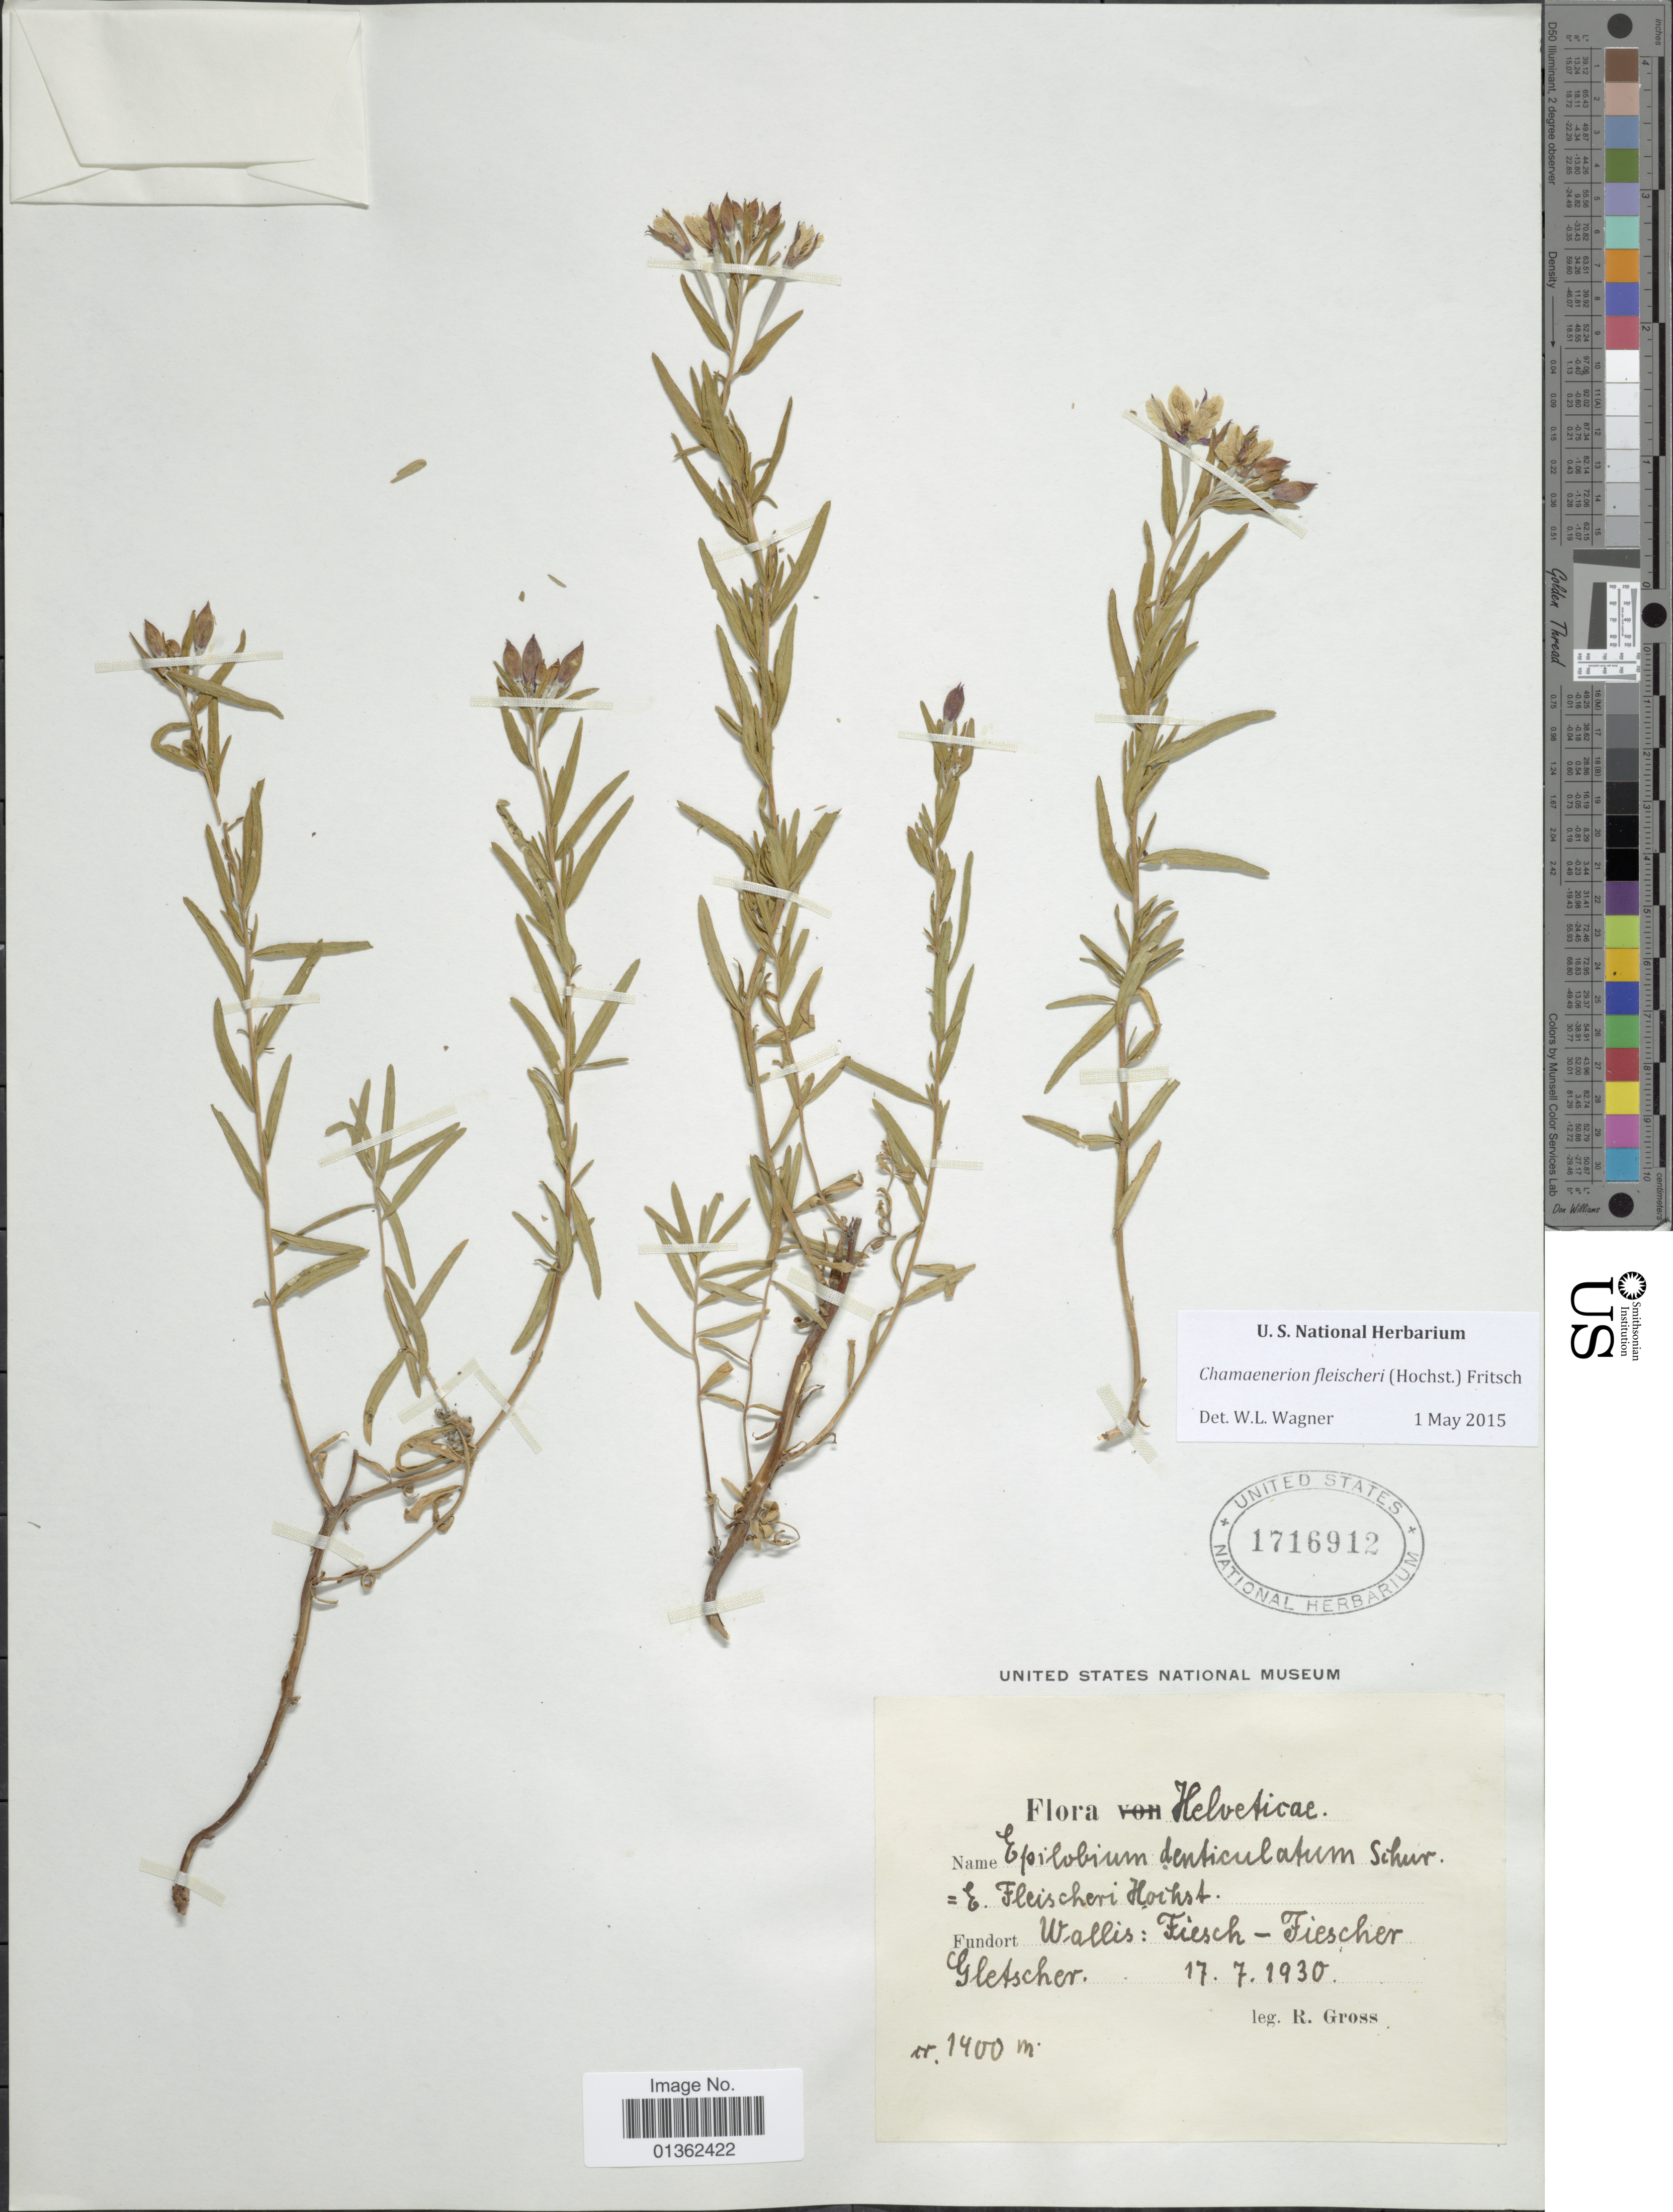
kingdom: Plantae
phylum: Tracheophyta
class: Magnoliopsida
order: Myrtales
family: Onagraceae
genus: Chamaenerion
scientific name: Chamaenerion fleischeri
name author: (Hochst.) Fritsch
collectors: R. Gross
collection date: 1930-07-17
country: Switzerland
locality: Helveticae. Wallis: Fiesch-Fiescher Gletscher.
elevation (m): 1400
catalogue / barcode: US 1716912